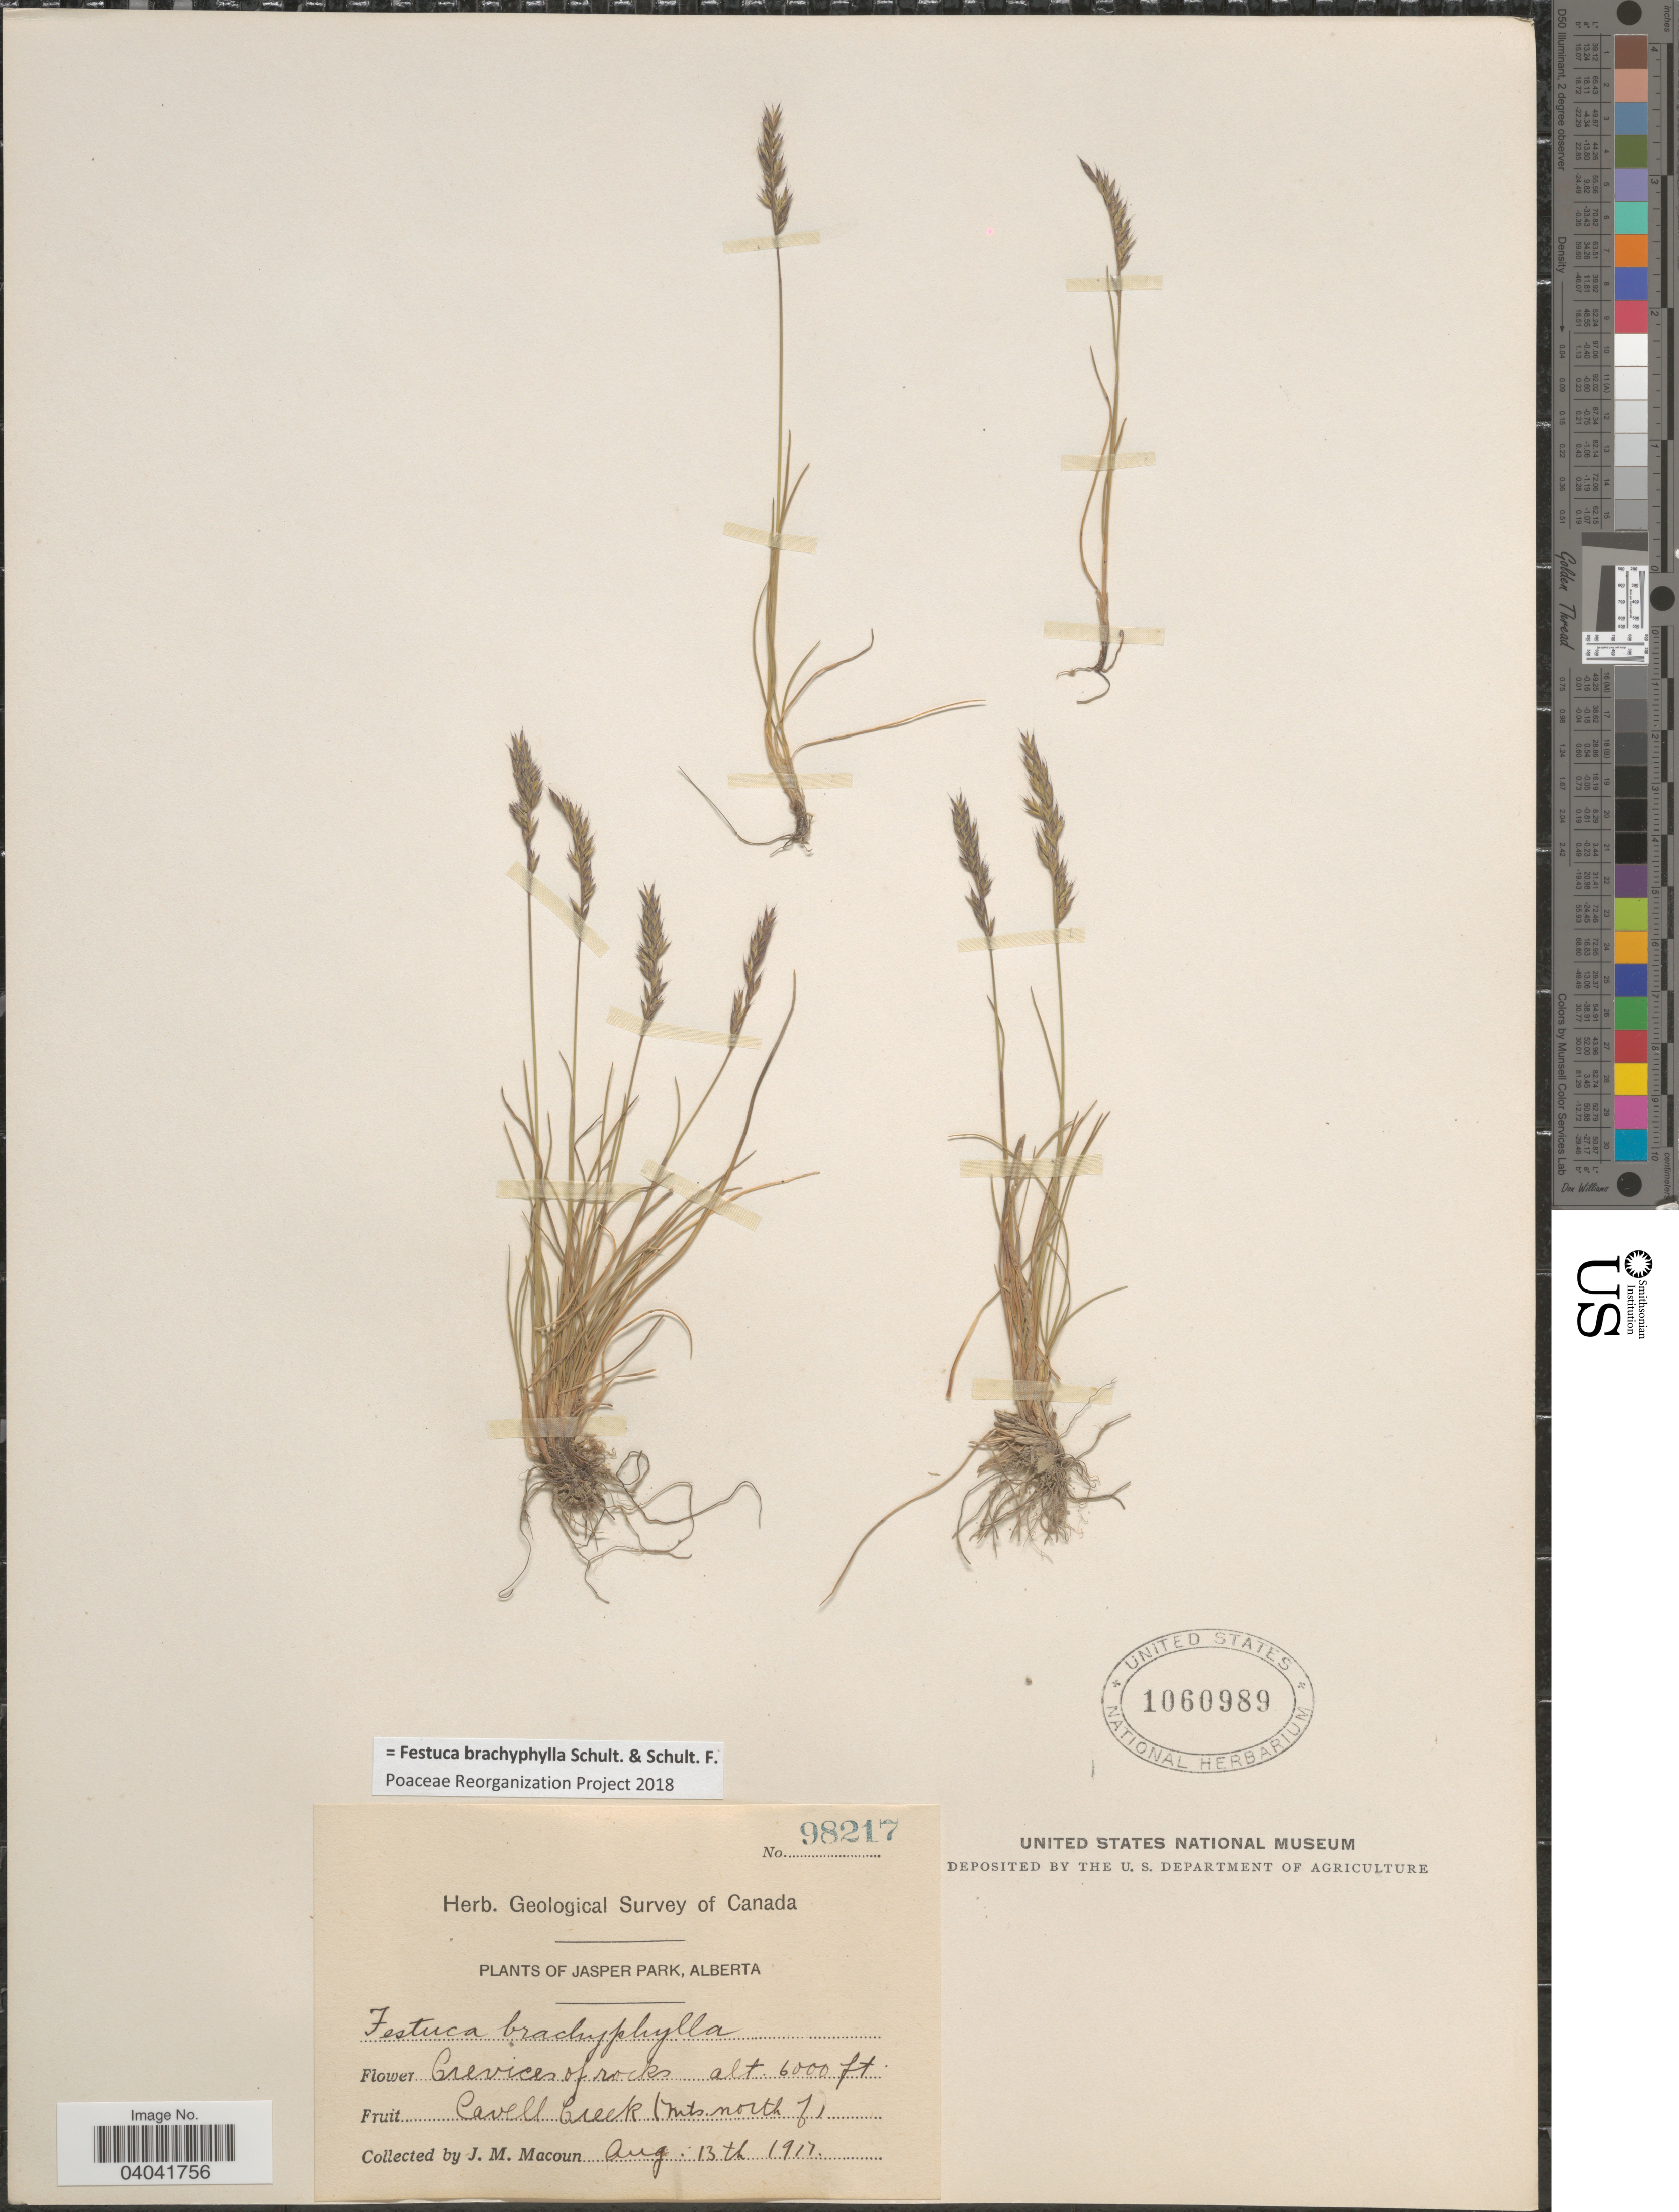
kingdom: Plantae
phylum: Tracheophyta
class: Liliopsida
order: Poales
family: Poaceae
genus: Festuca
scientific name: Festuca brachyphylla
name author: Schult. & Schult. f.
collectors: J. M. Macoun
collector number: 98217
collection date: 1917-08-13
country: Canada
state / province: Alberta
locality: Jasper Park. Crevices of rocks. Cavell Creek (Mts. north of ).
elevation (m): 1829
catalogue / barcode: US 1060989